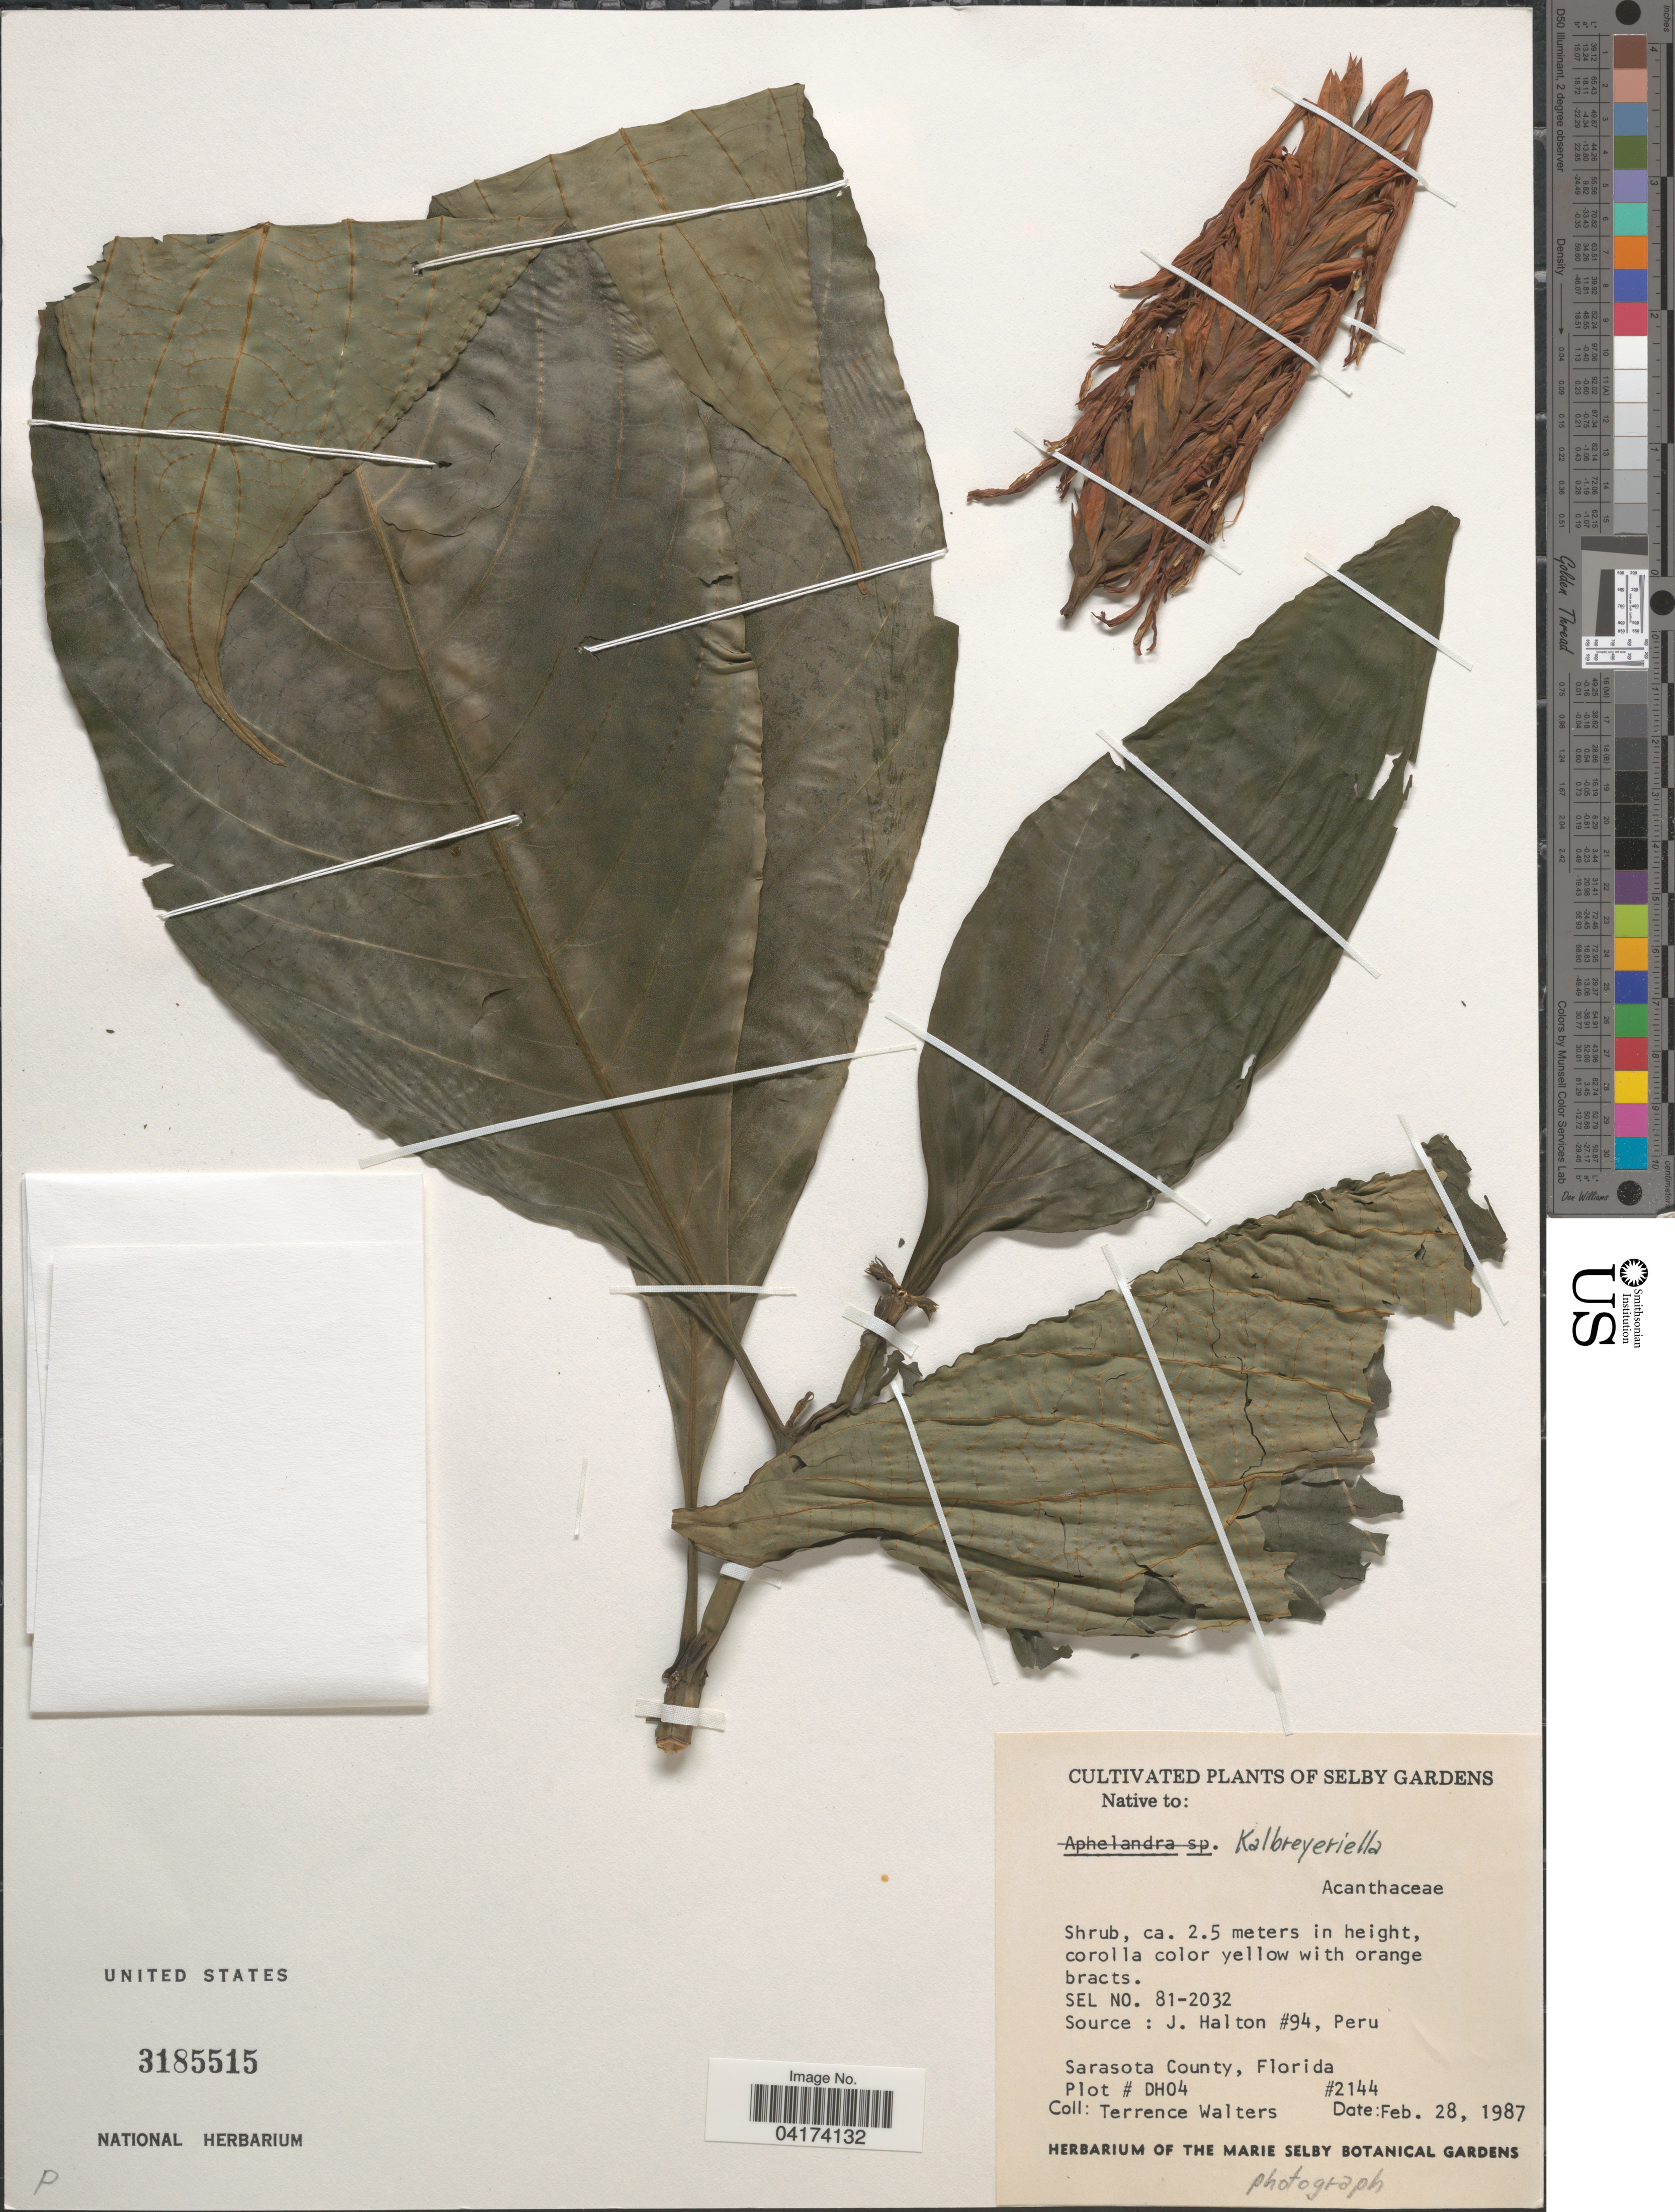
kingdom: Plantae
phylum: Tracheophyta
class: Magnoliopsida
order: Lamiales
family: Acanthaceae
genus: Kalbreyeriella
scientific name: Kalbreyeriella sp.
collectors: T. Walters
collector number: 2144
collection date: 1987-02-28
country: United States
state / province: Florida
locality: Sarasota County. Plot # DH04.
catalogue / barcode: US 3185515